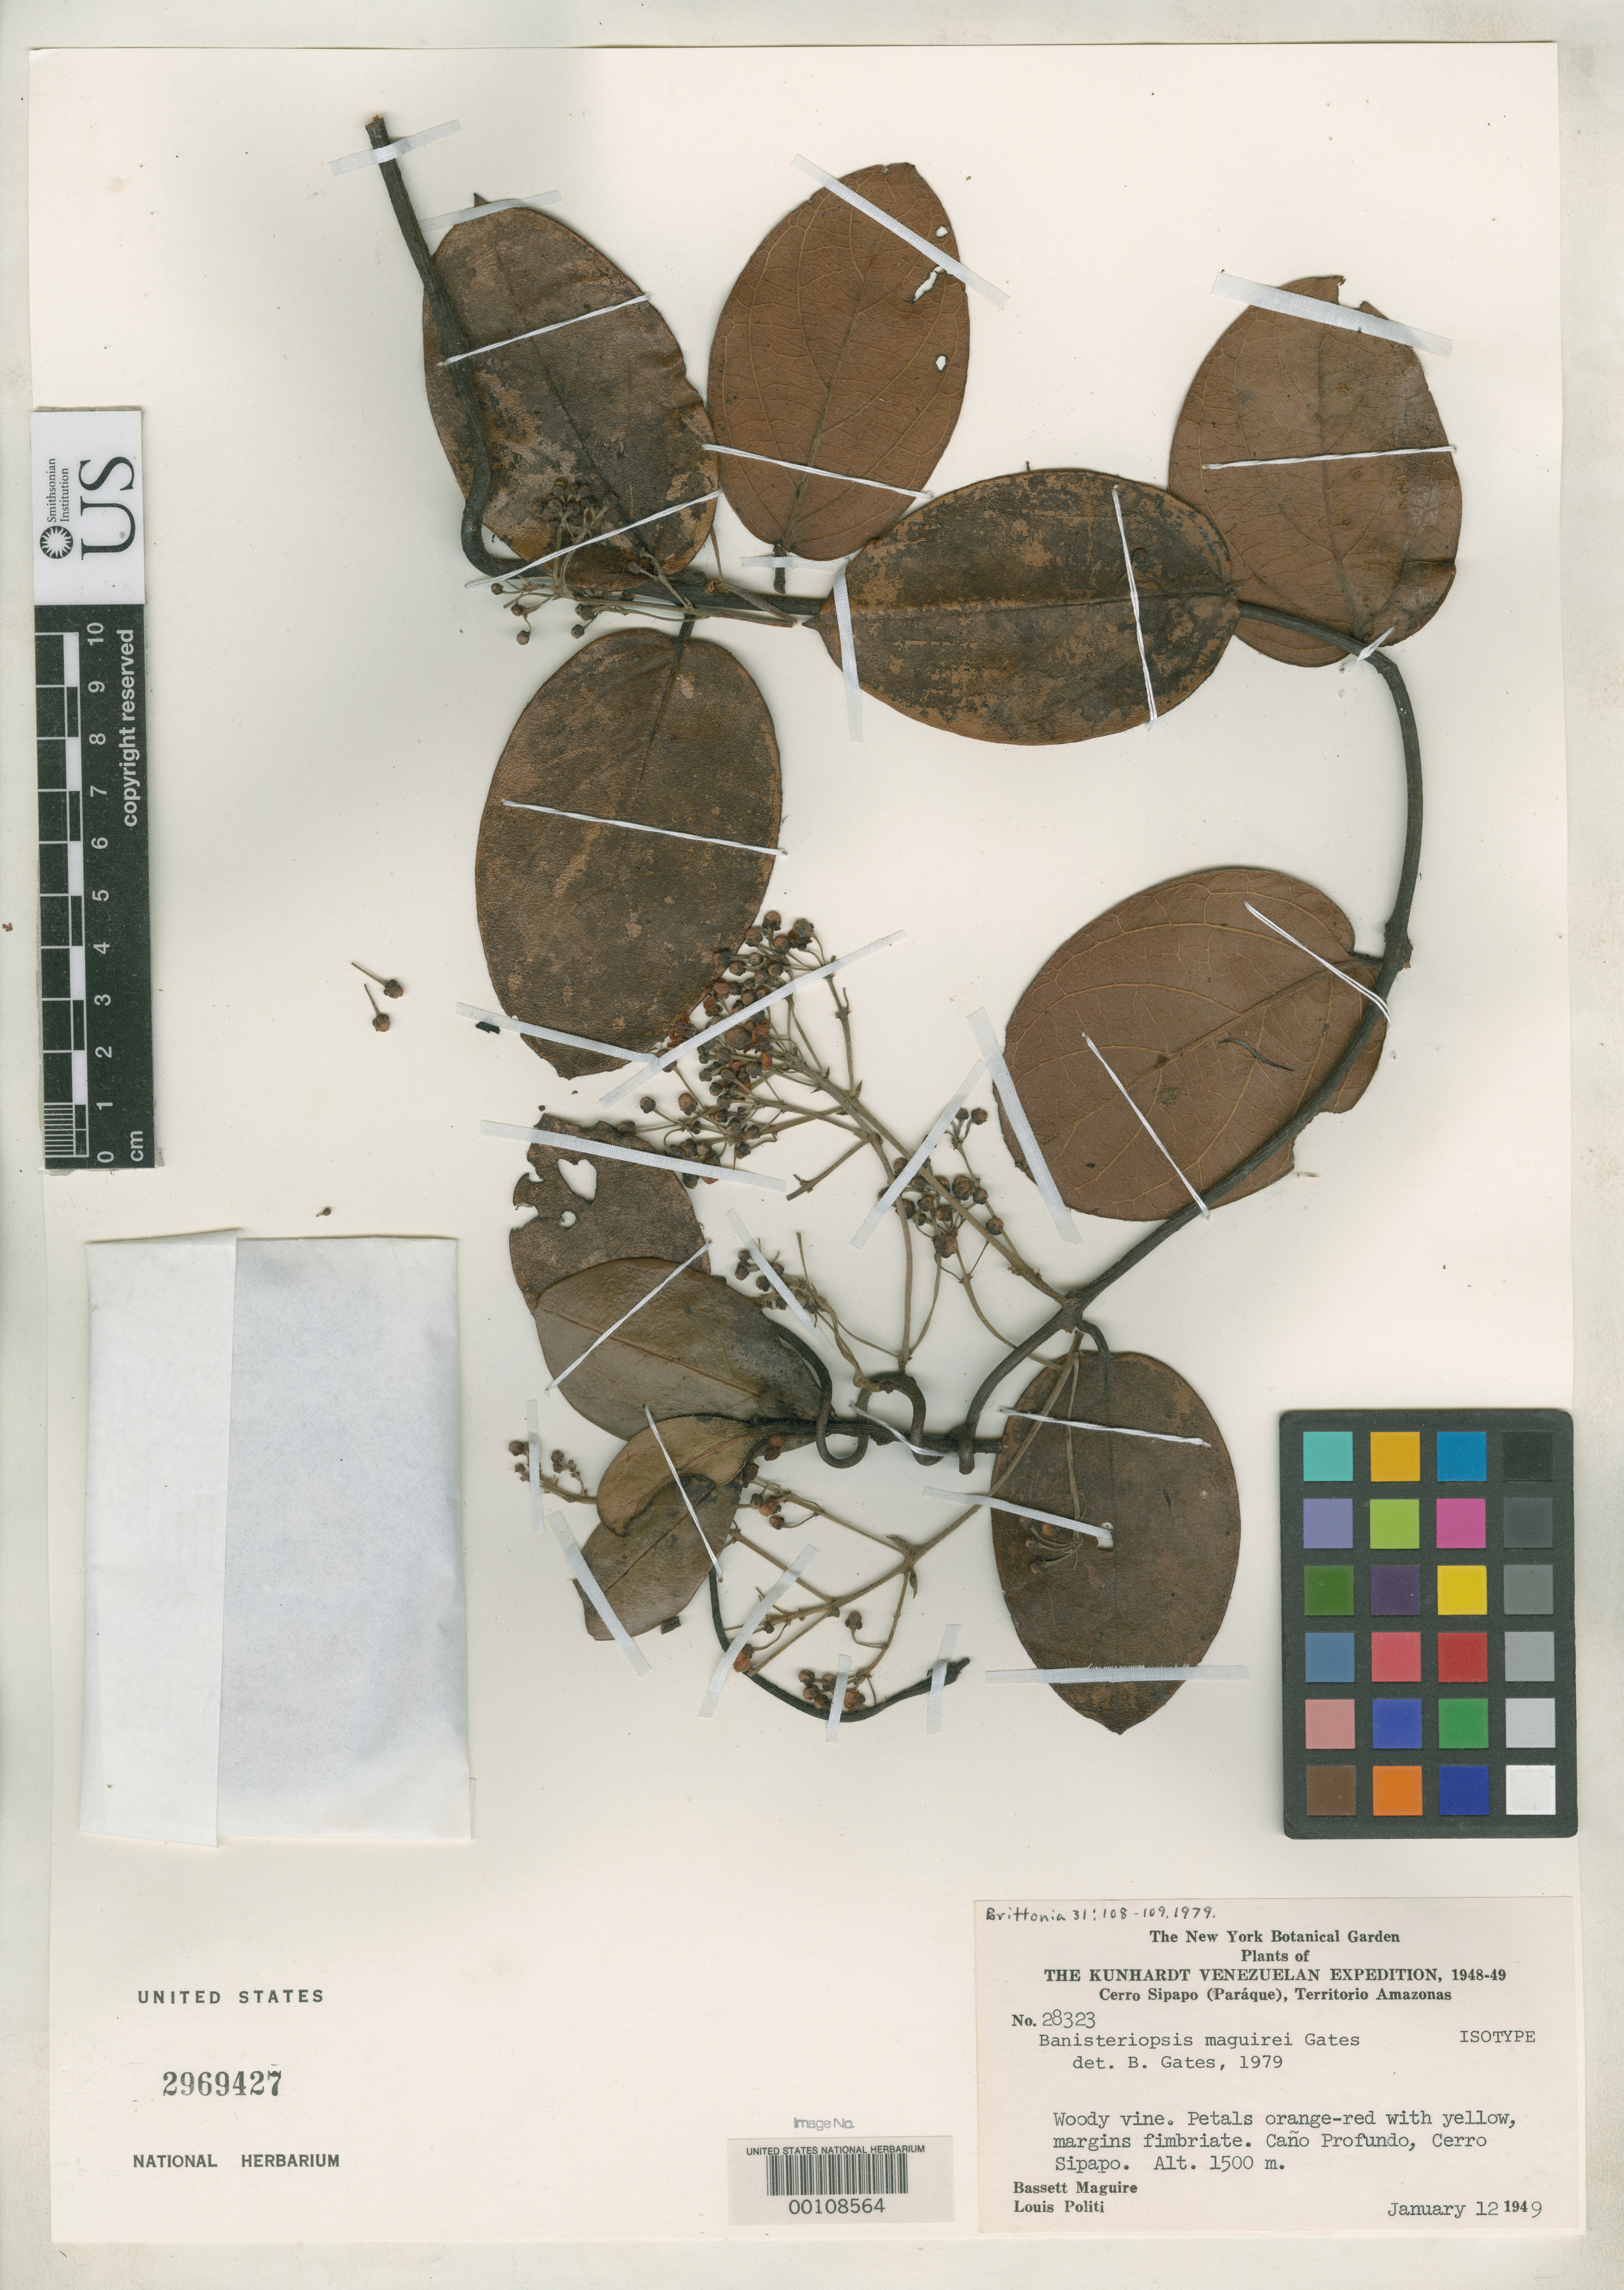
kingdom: Plantae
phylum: Tracheophyta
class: Magnoliopsida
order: Malpighiales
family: Malpighiaceae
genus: Banisteriopsis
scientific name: Banisteriopsis maguirei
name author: B. Gates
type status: Isotype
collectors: B. Maguire & L. Politi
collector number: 28323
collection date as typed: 12 Jan 1949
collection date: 1949-01-12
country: Venezuela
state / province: Amazonas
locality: Cerro Sipapo, Cano Profundo.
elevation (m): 1500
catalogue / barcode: US 2969427